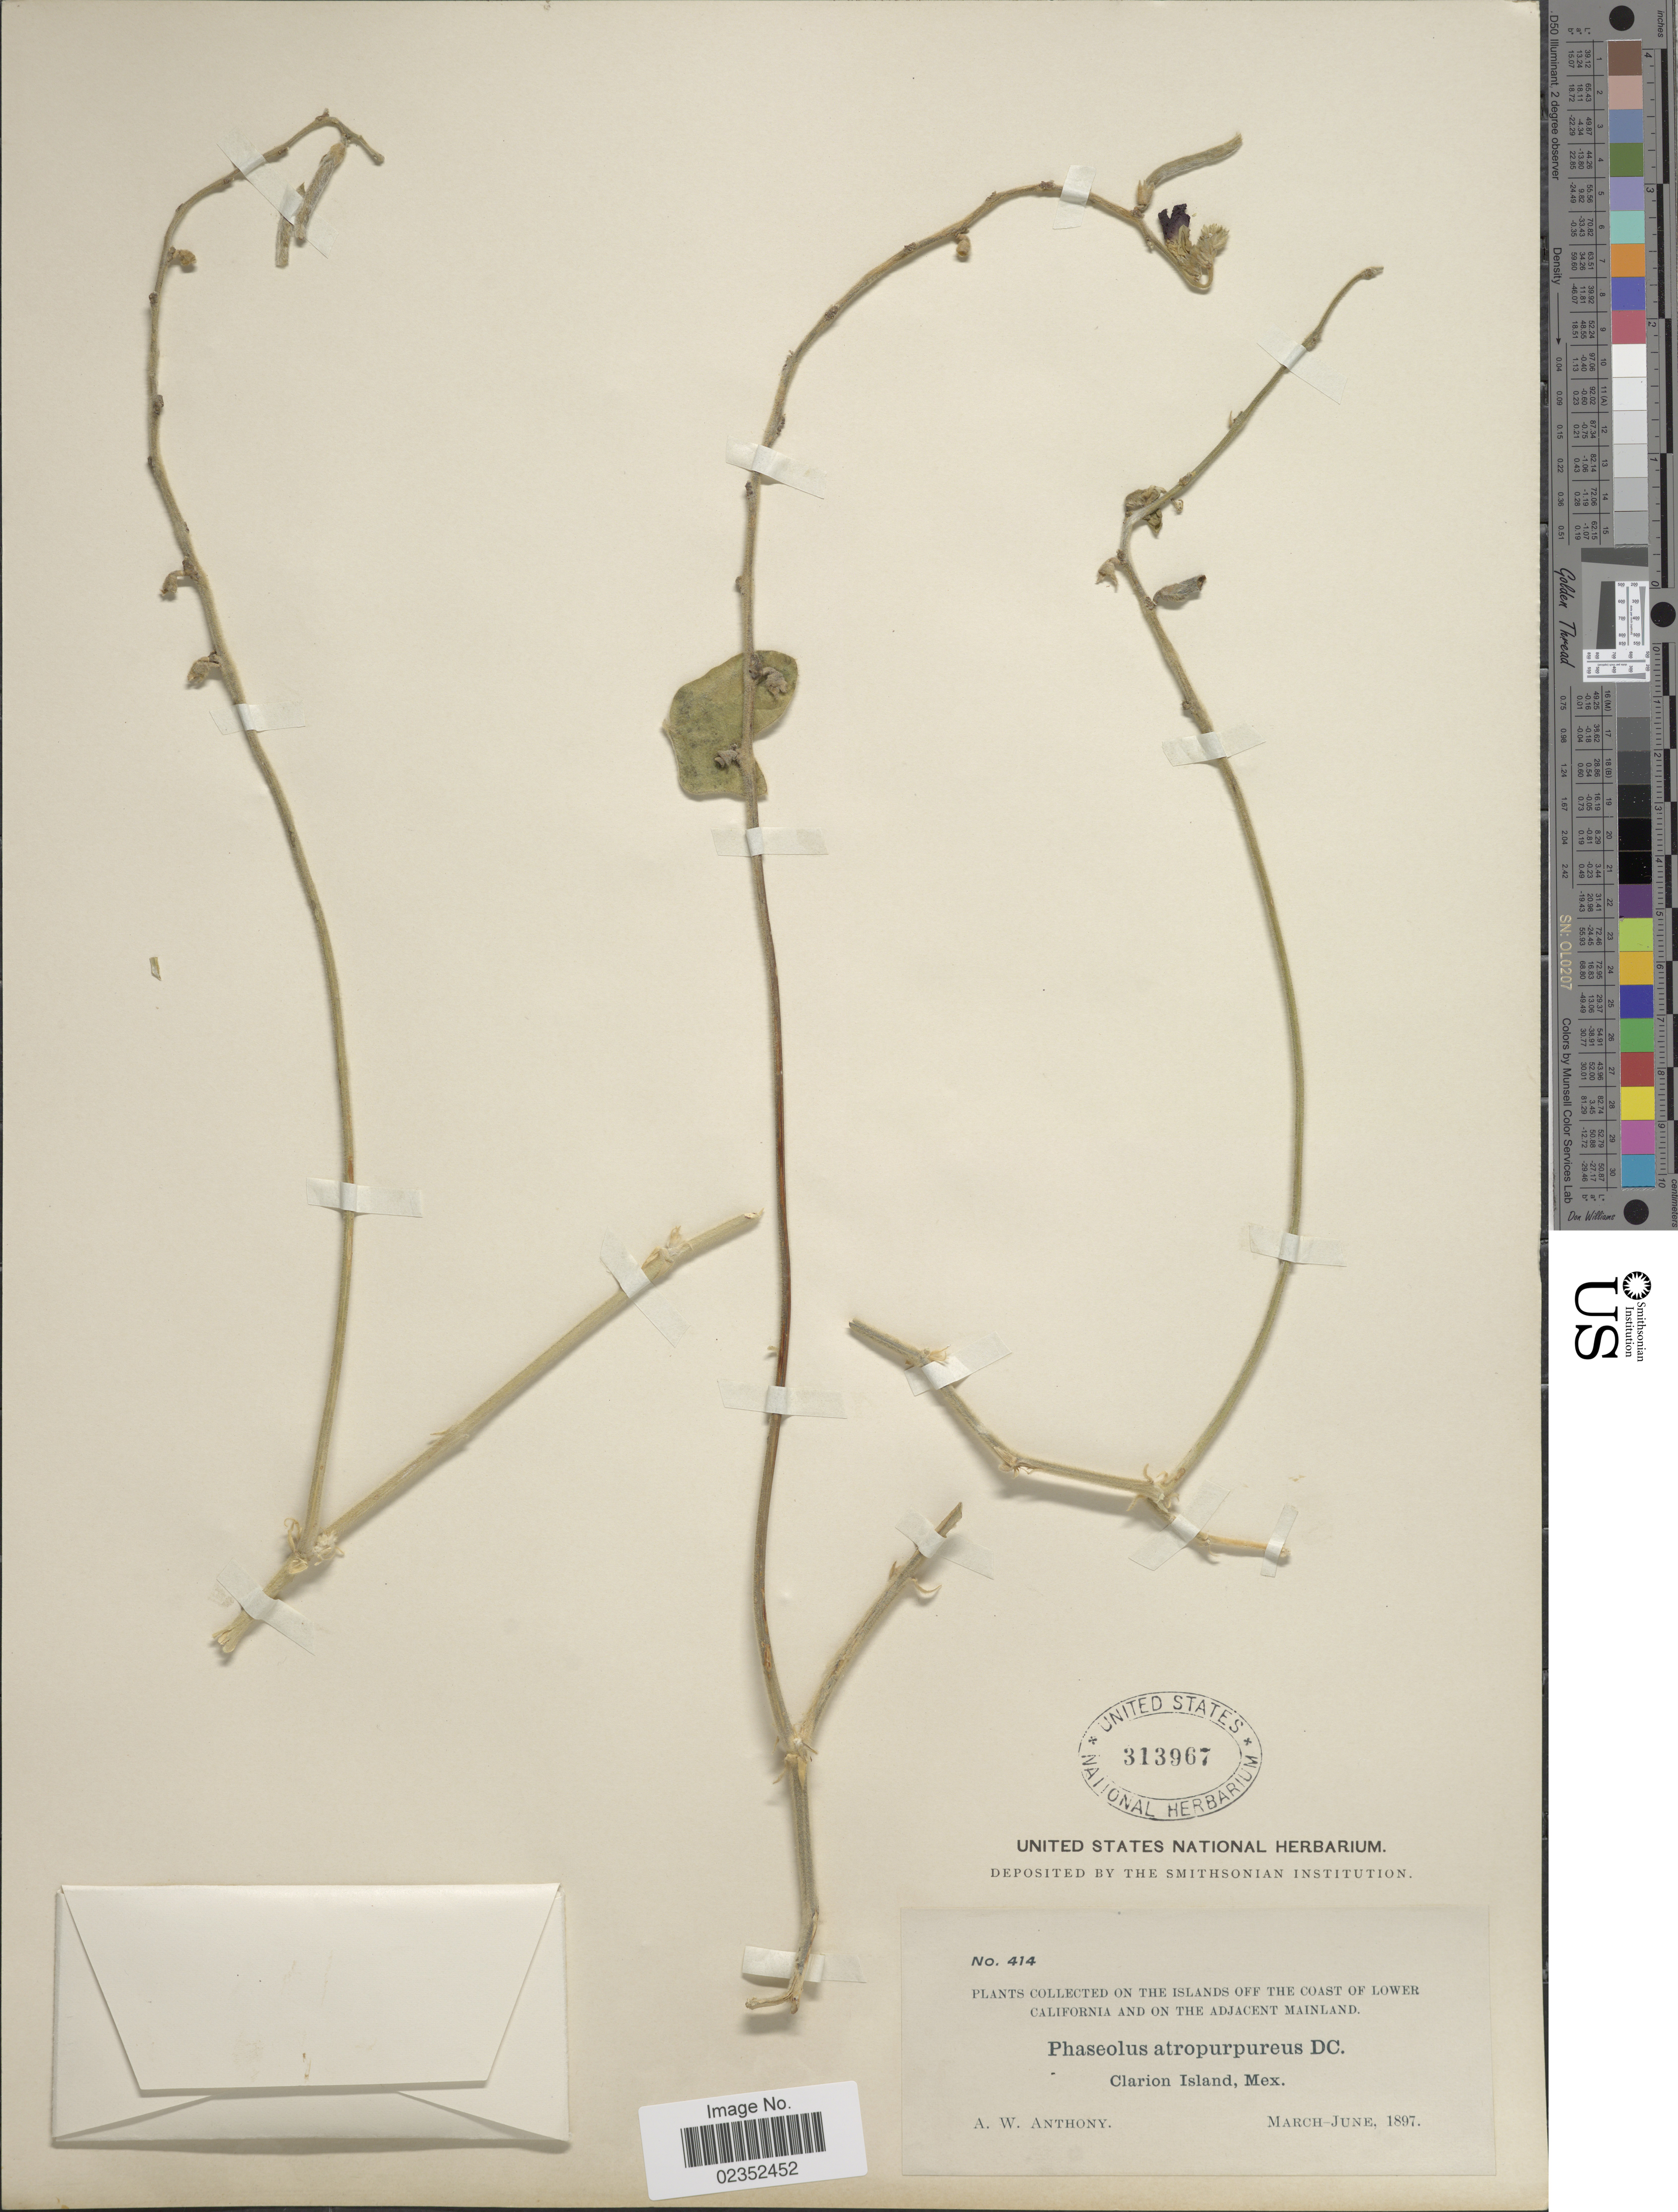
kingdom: Plantae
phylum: Tracheophyta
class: Magnoliopsida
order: Fabales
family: Fabaceae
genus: Macroptilium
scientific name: Macroptilium atropurpureum var. sericeus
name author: (Moc. & Sessé ex DC.) Urb.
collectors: A. W. Anthony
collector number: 414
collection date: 1897-03/1897-06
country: Mexico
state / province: Colima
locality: Islands off the coast of Lower California and on the adjacent mainland. Clarion Island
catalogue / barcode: US 313967